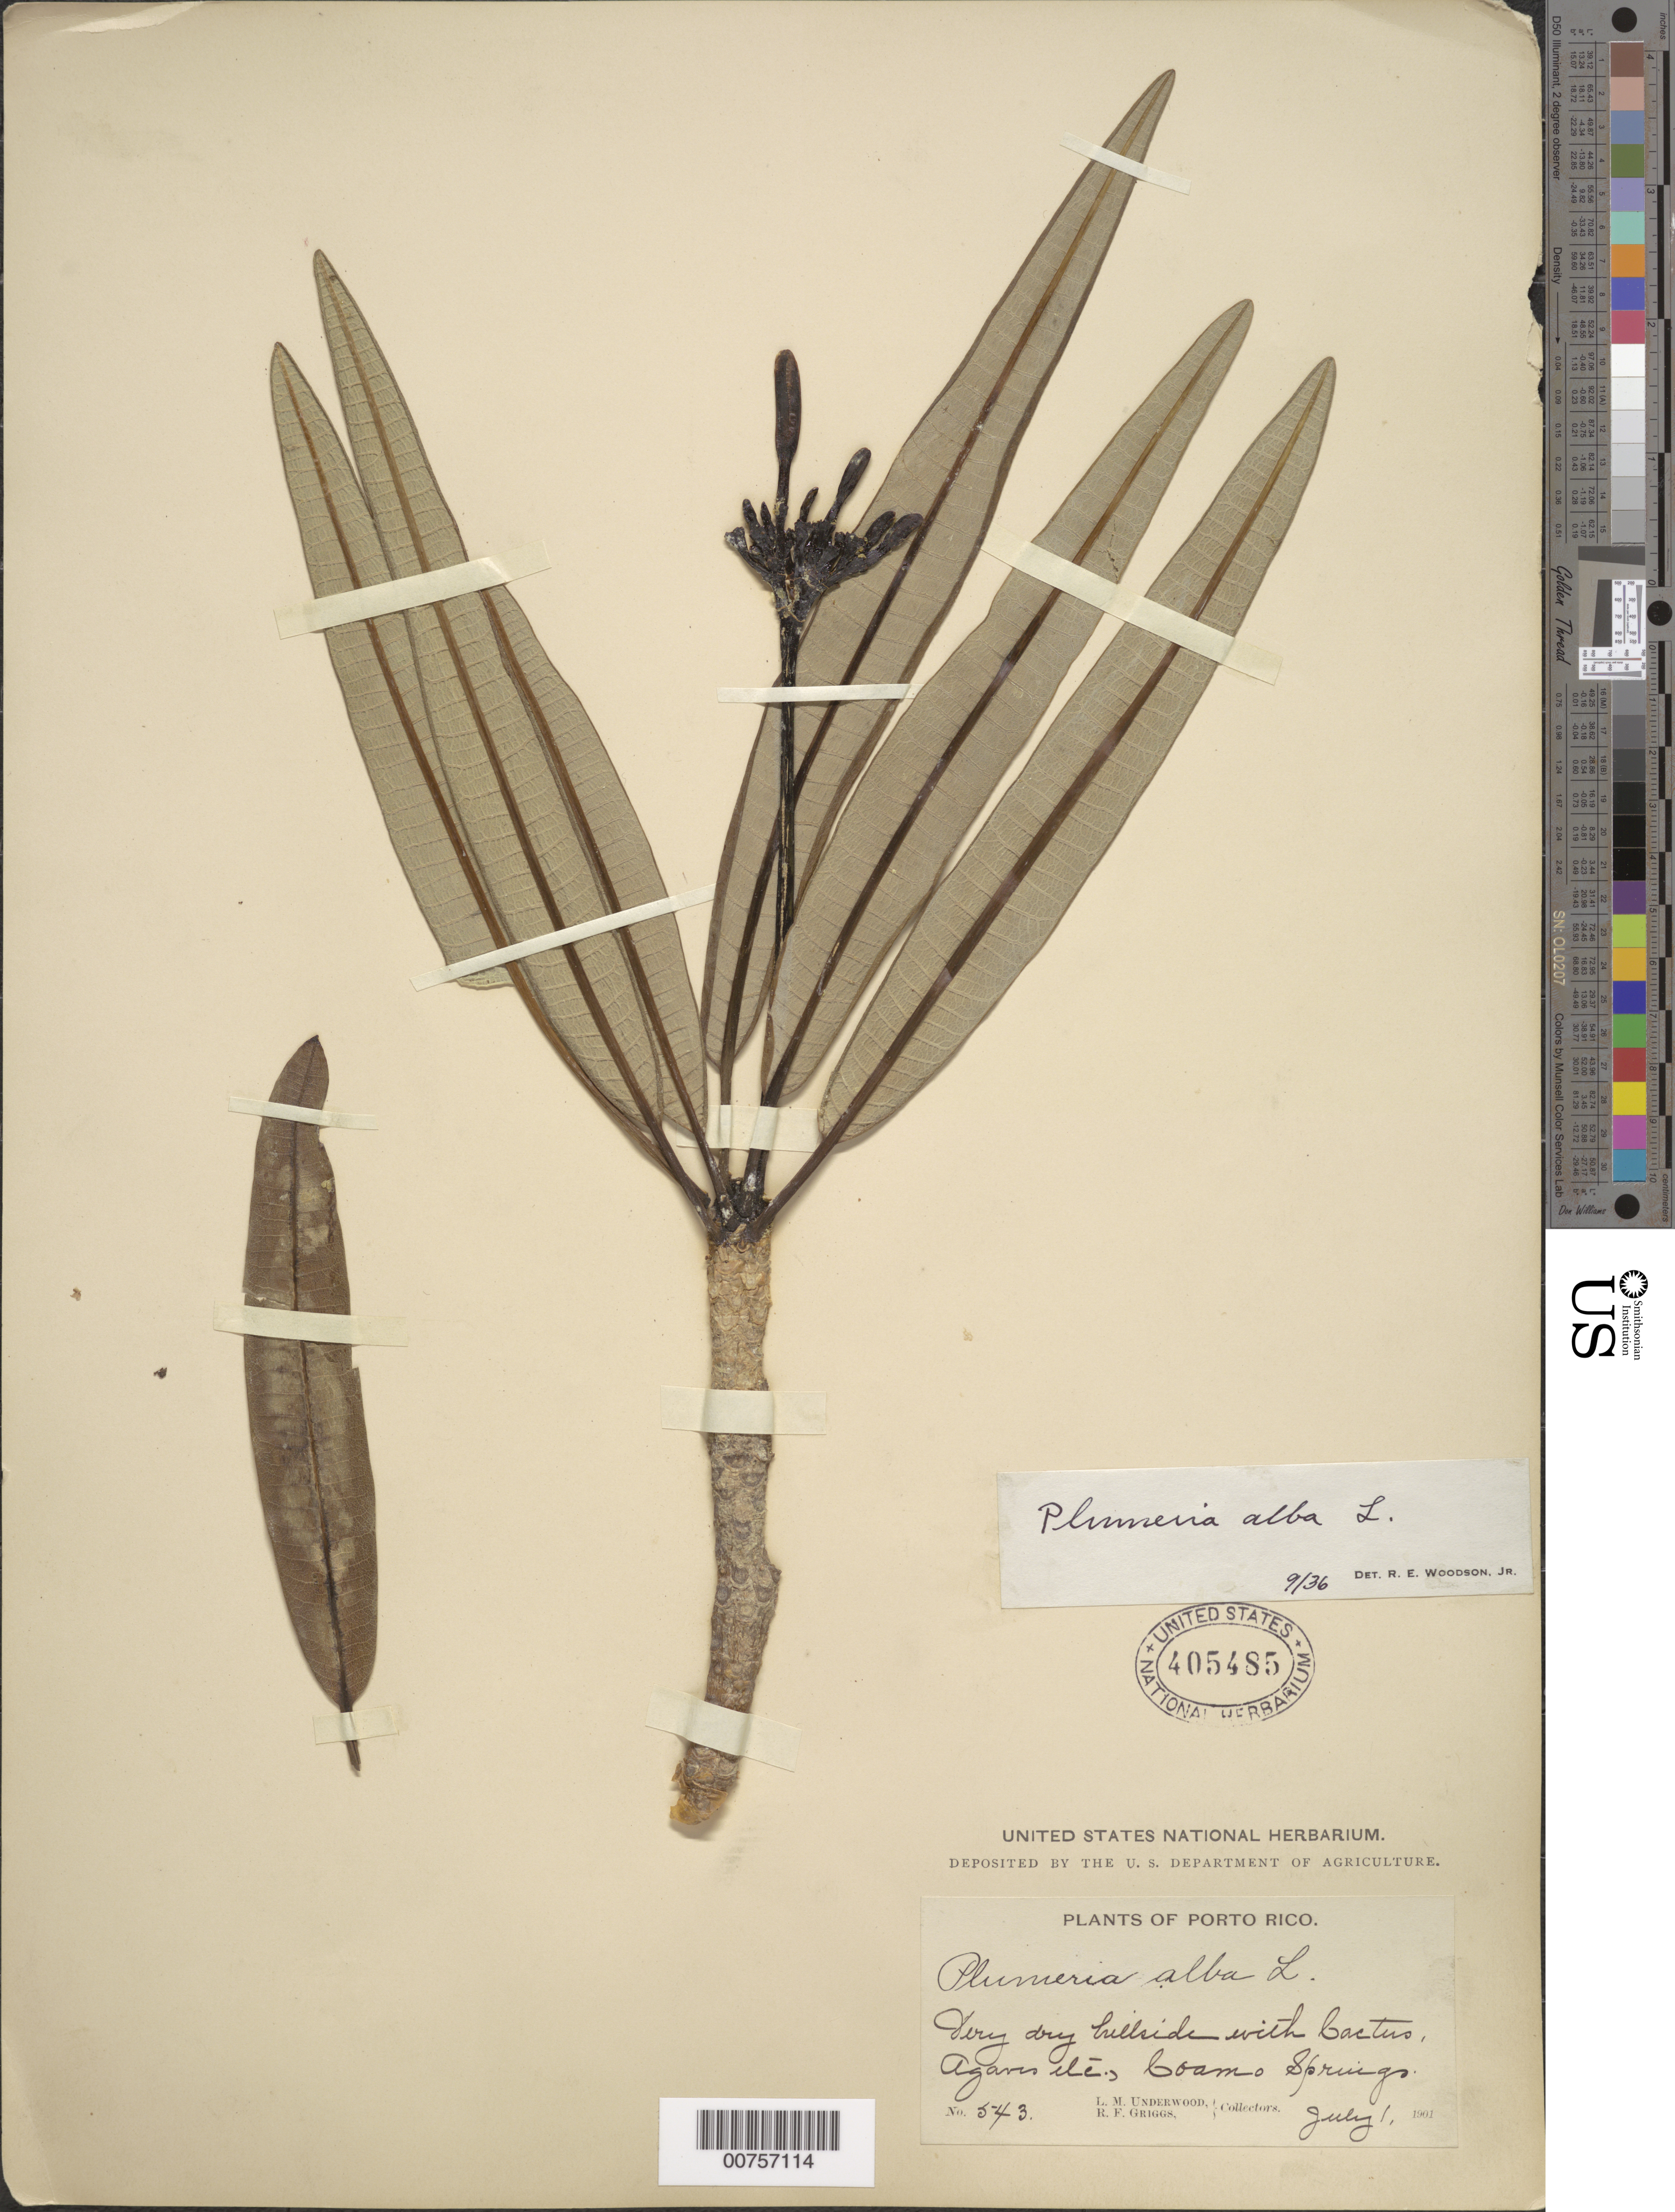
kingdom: Plantae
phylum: Tracheophyta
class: Magnoliopsida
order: Gentianales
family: Apocynaceae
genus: Plumeria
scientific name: Plumeria alba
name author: L.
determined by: Woodson, R. E., Jr.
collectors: L. M. Underwood & R. F. Griggs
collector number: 543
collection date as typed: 01 Jul 1901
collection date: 1901-07-01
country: Puerto Rico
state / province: Coamo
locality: Coamo Springs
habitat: Very dry hillside with cactus, agaves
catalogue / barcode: US 405485